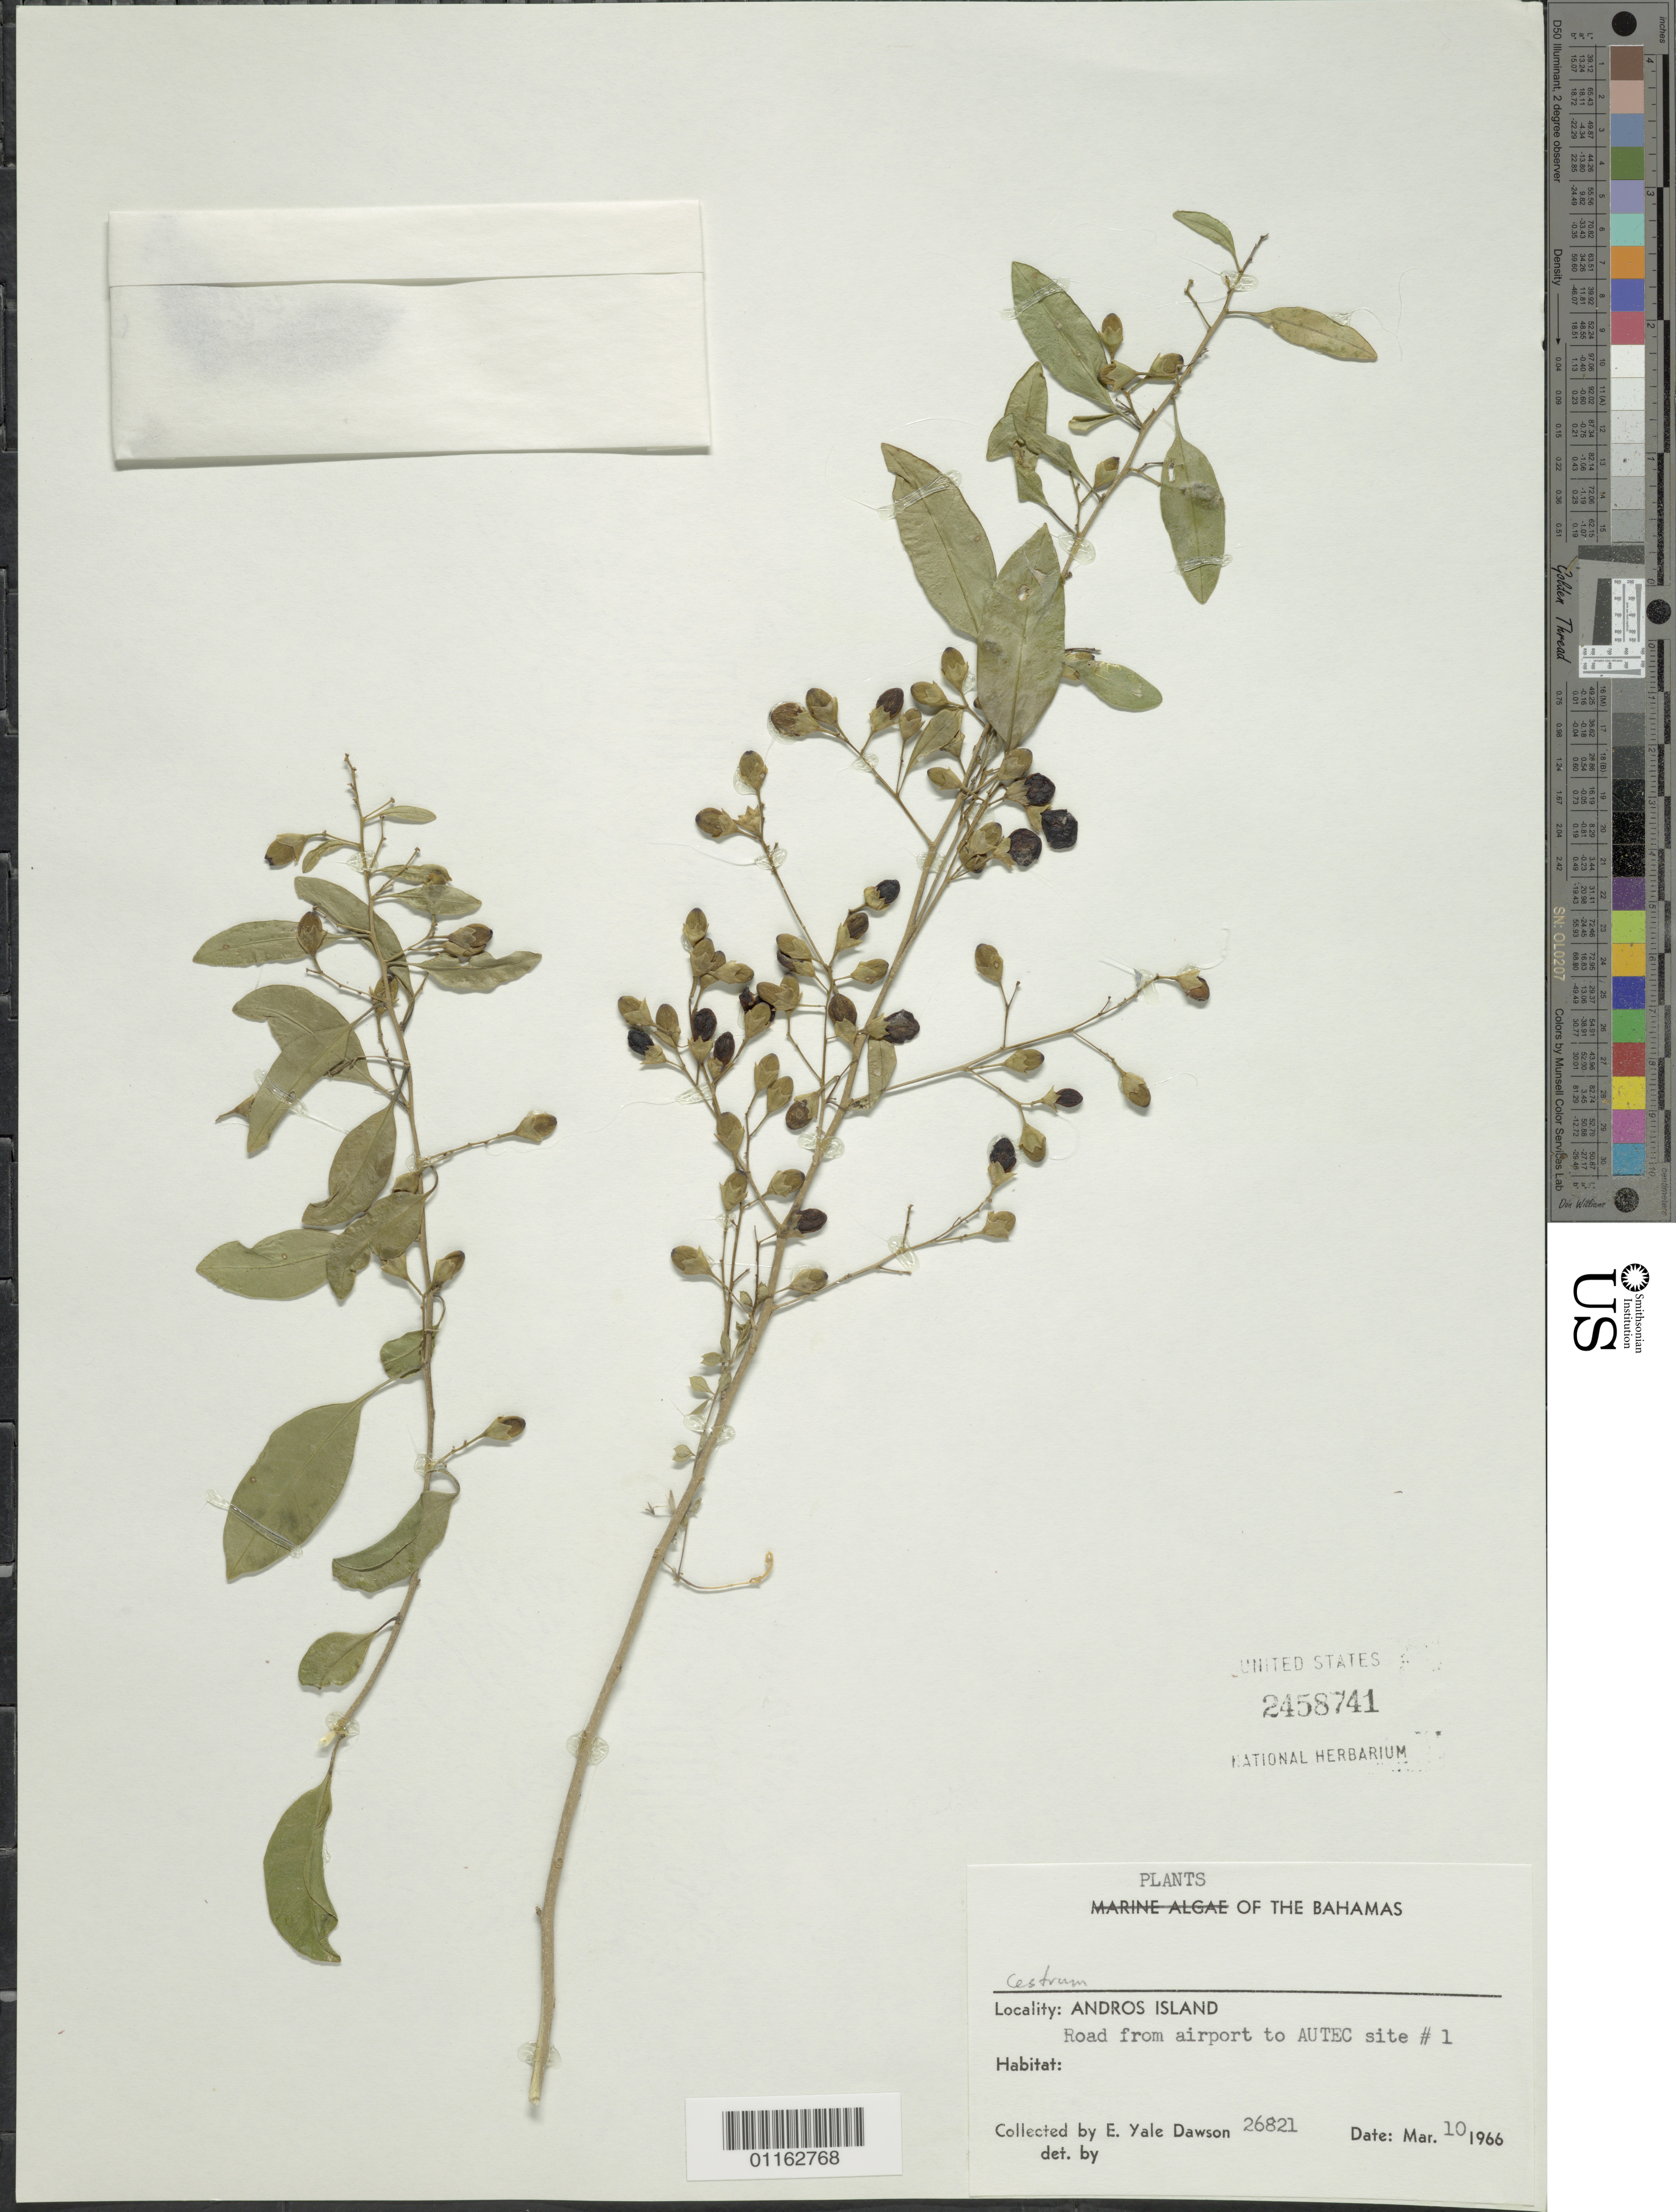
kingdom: Plantae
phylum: Tracheophyta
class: Magnoliopsida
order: Solanales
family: Solanaceae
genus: Cestrum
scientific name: Cestrum bahamense var. bahamense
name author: Britton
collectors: E. Y. Dawson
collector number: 26821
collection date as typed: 10 Mar 1966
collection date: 1966-03-10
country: Bahamas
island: Andros I.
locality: Road from airport to Autec ste #1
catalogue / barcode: US 2458741